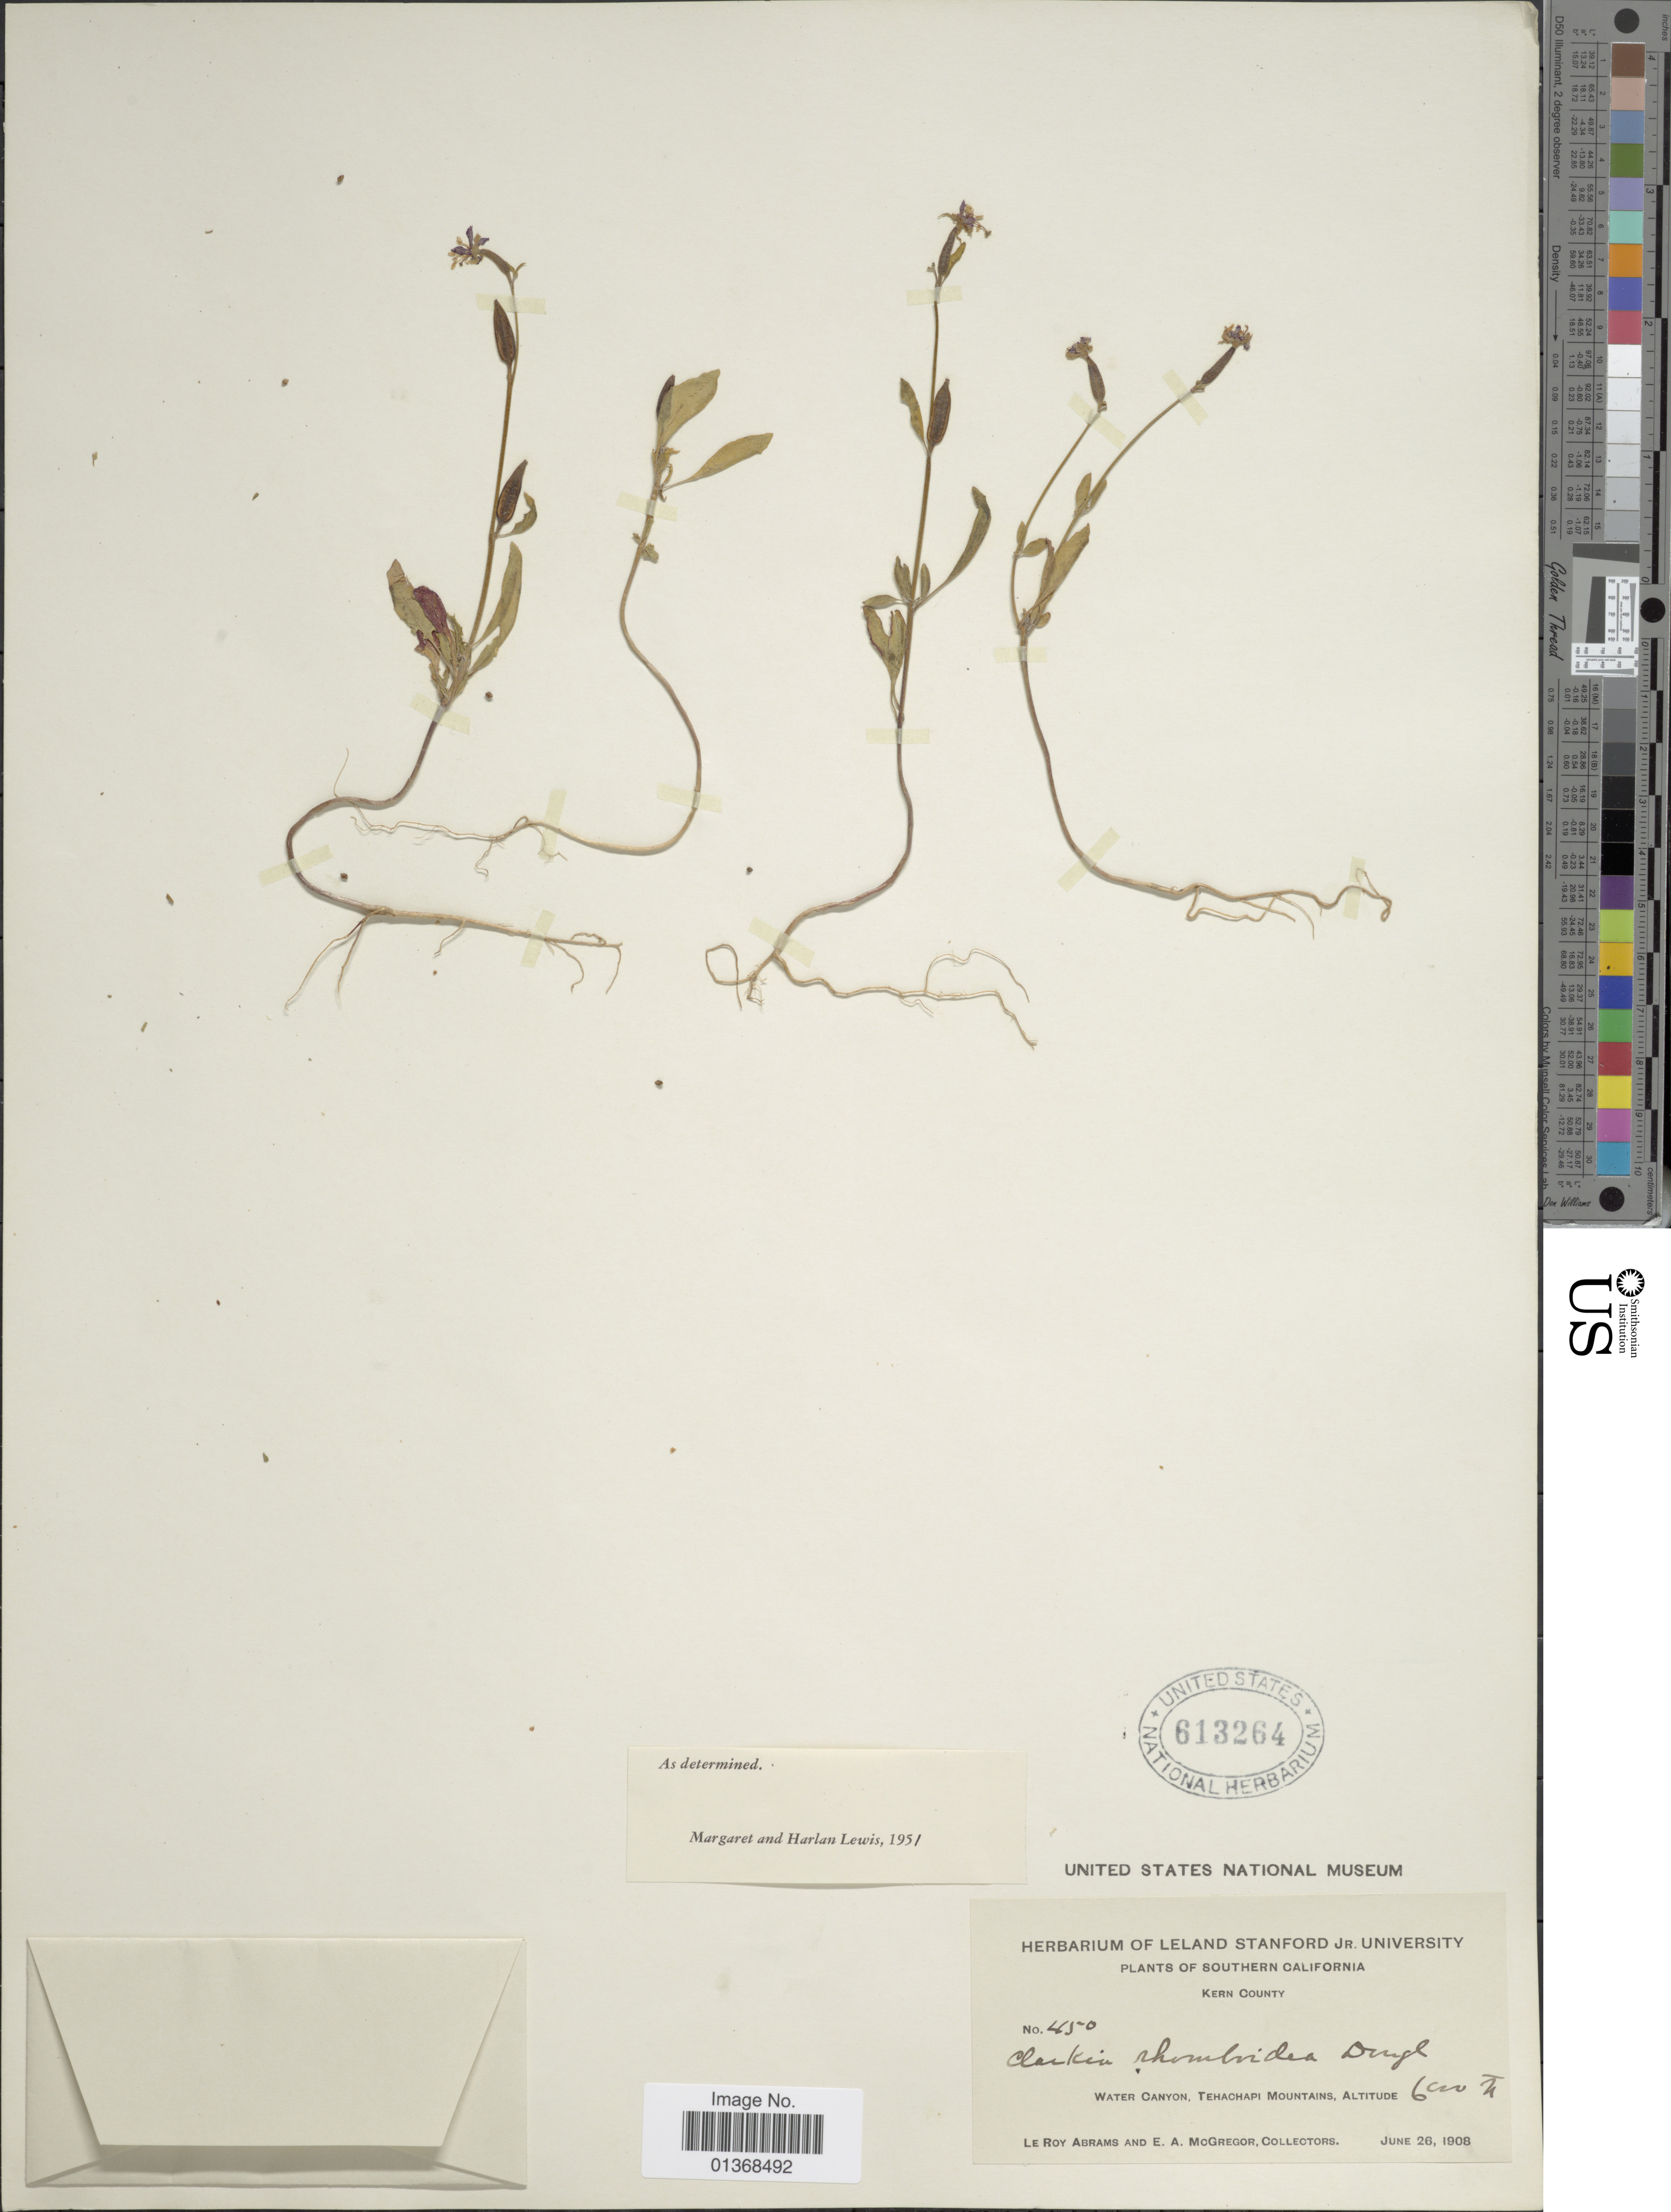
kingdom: Plantae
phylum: Tracheophyta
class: Magnoliopsida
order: Myrtales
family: Onagraceae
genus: Clarkia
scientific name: Clarkia rhomboidea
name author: Douglas ex Hook.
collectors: L. Abrams & E. A. McGregor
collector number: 450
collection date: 1908-06-26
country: United States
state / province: California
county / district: Kern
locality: Southern California, Kern County, Water Canyon, Tehachapi Mountains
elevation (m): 1829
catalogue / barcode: US 613264